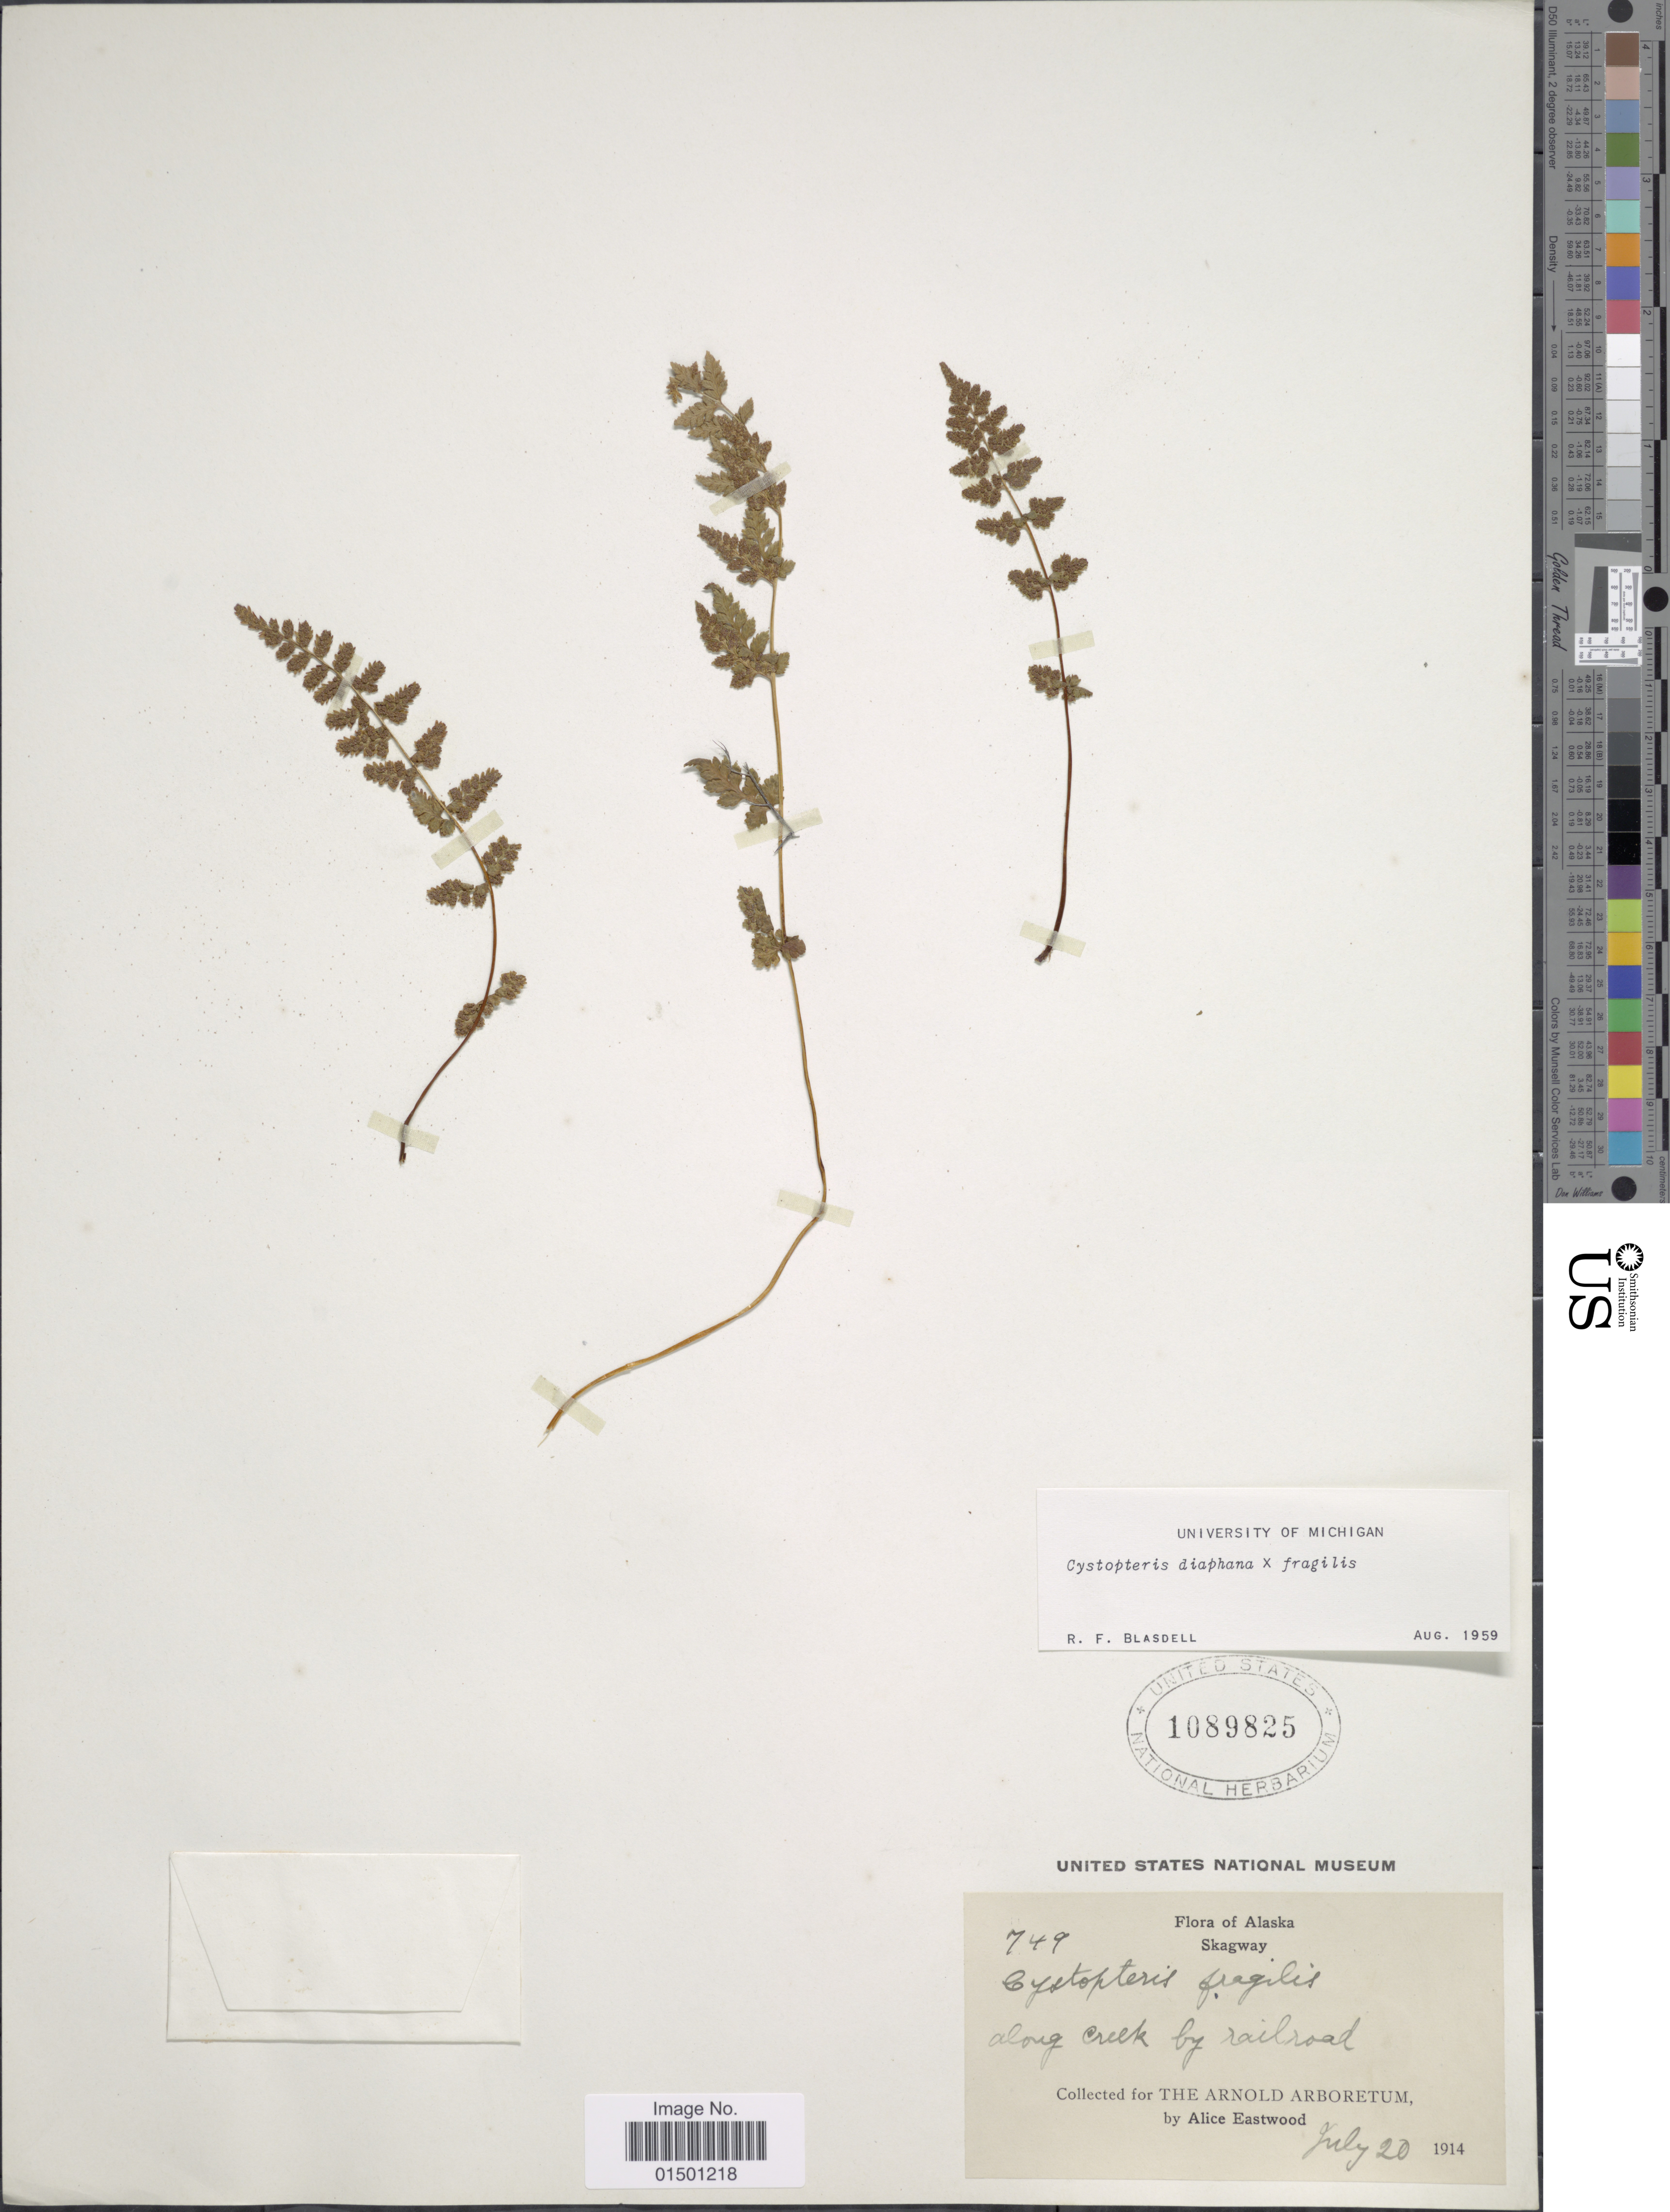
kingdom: Plantae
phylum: Tracheophyta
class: Polypodiopsida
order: Polypodiales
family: Cystopteridaceae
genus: Cystopteris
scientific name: Cystopteris diaphana x C. fragilis (L.) Bernh.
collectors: A. Eastwood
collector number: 749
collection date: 1914-07-20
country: United States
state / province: Alaska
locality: Skagway, along creek by railroad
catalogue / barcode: US 1089825